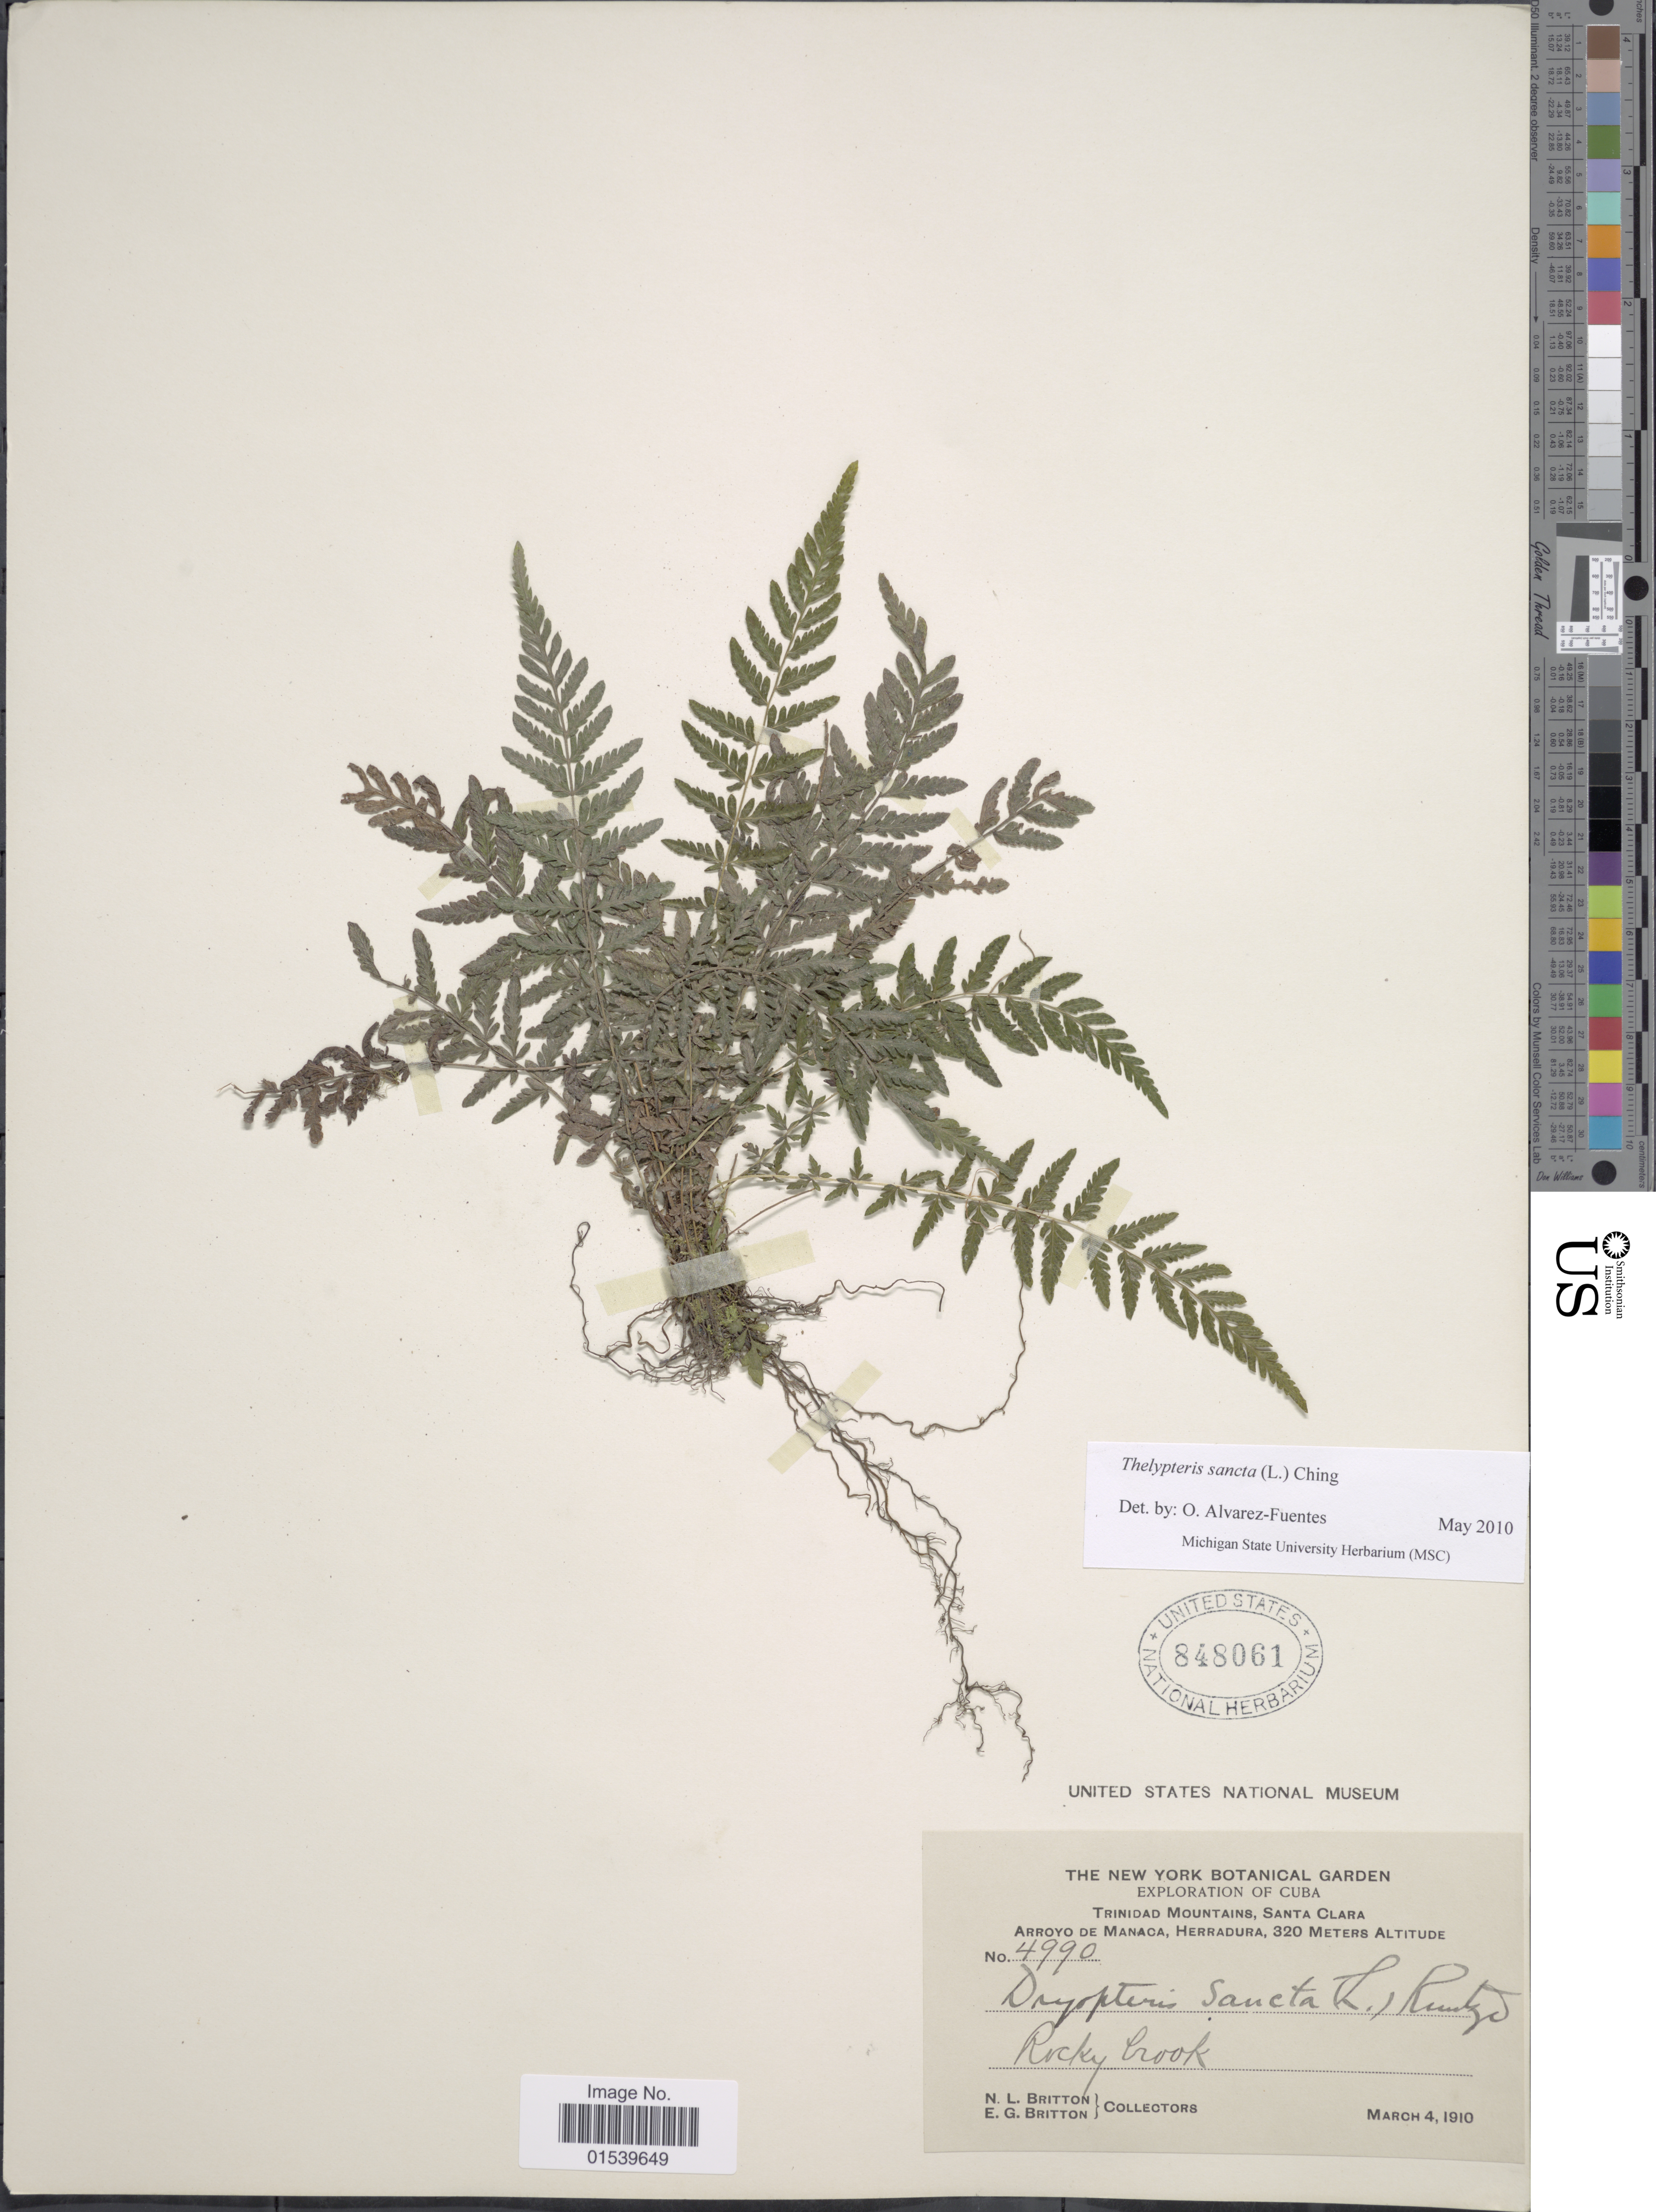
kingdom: Plantae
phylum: Tracheophyta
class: Polypodiopsida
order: Polypodiales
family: Thelypteridaceae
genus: Amauropelta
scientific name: Amauropelta sancta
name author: (L.) Pic. Serm.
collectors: N. Britton & E. G. Britton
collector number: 4990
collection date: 1910-03-04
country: Cuba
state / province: Las Villas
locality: Trinidad Mountains, Santa Clara, Arroyo de Manaca, Herradura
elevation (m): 320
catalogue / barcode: US 848061